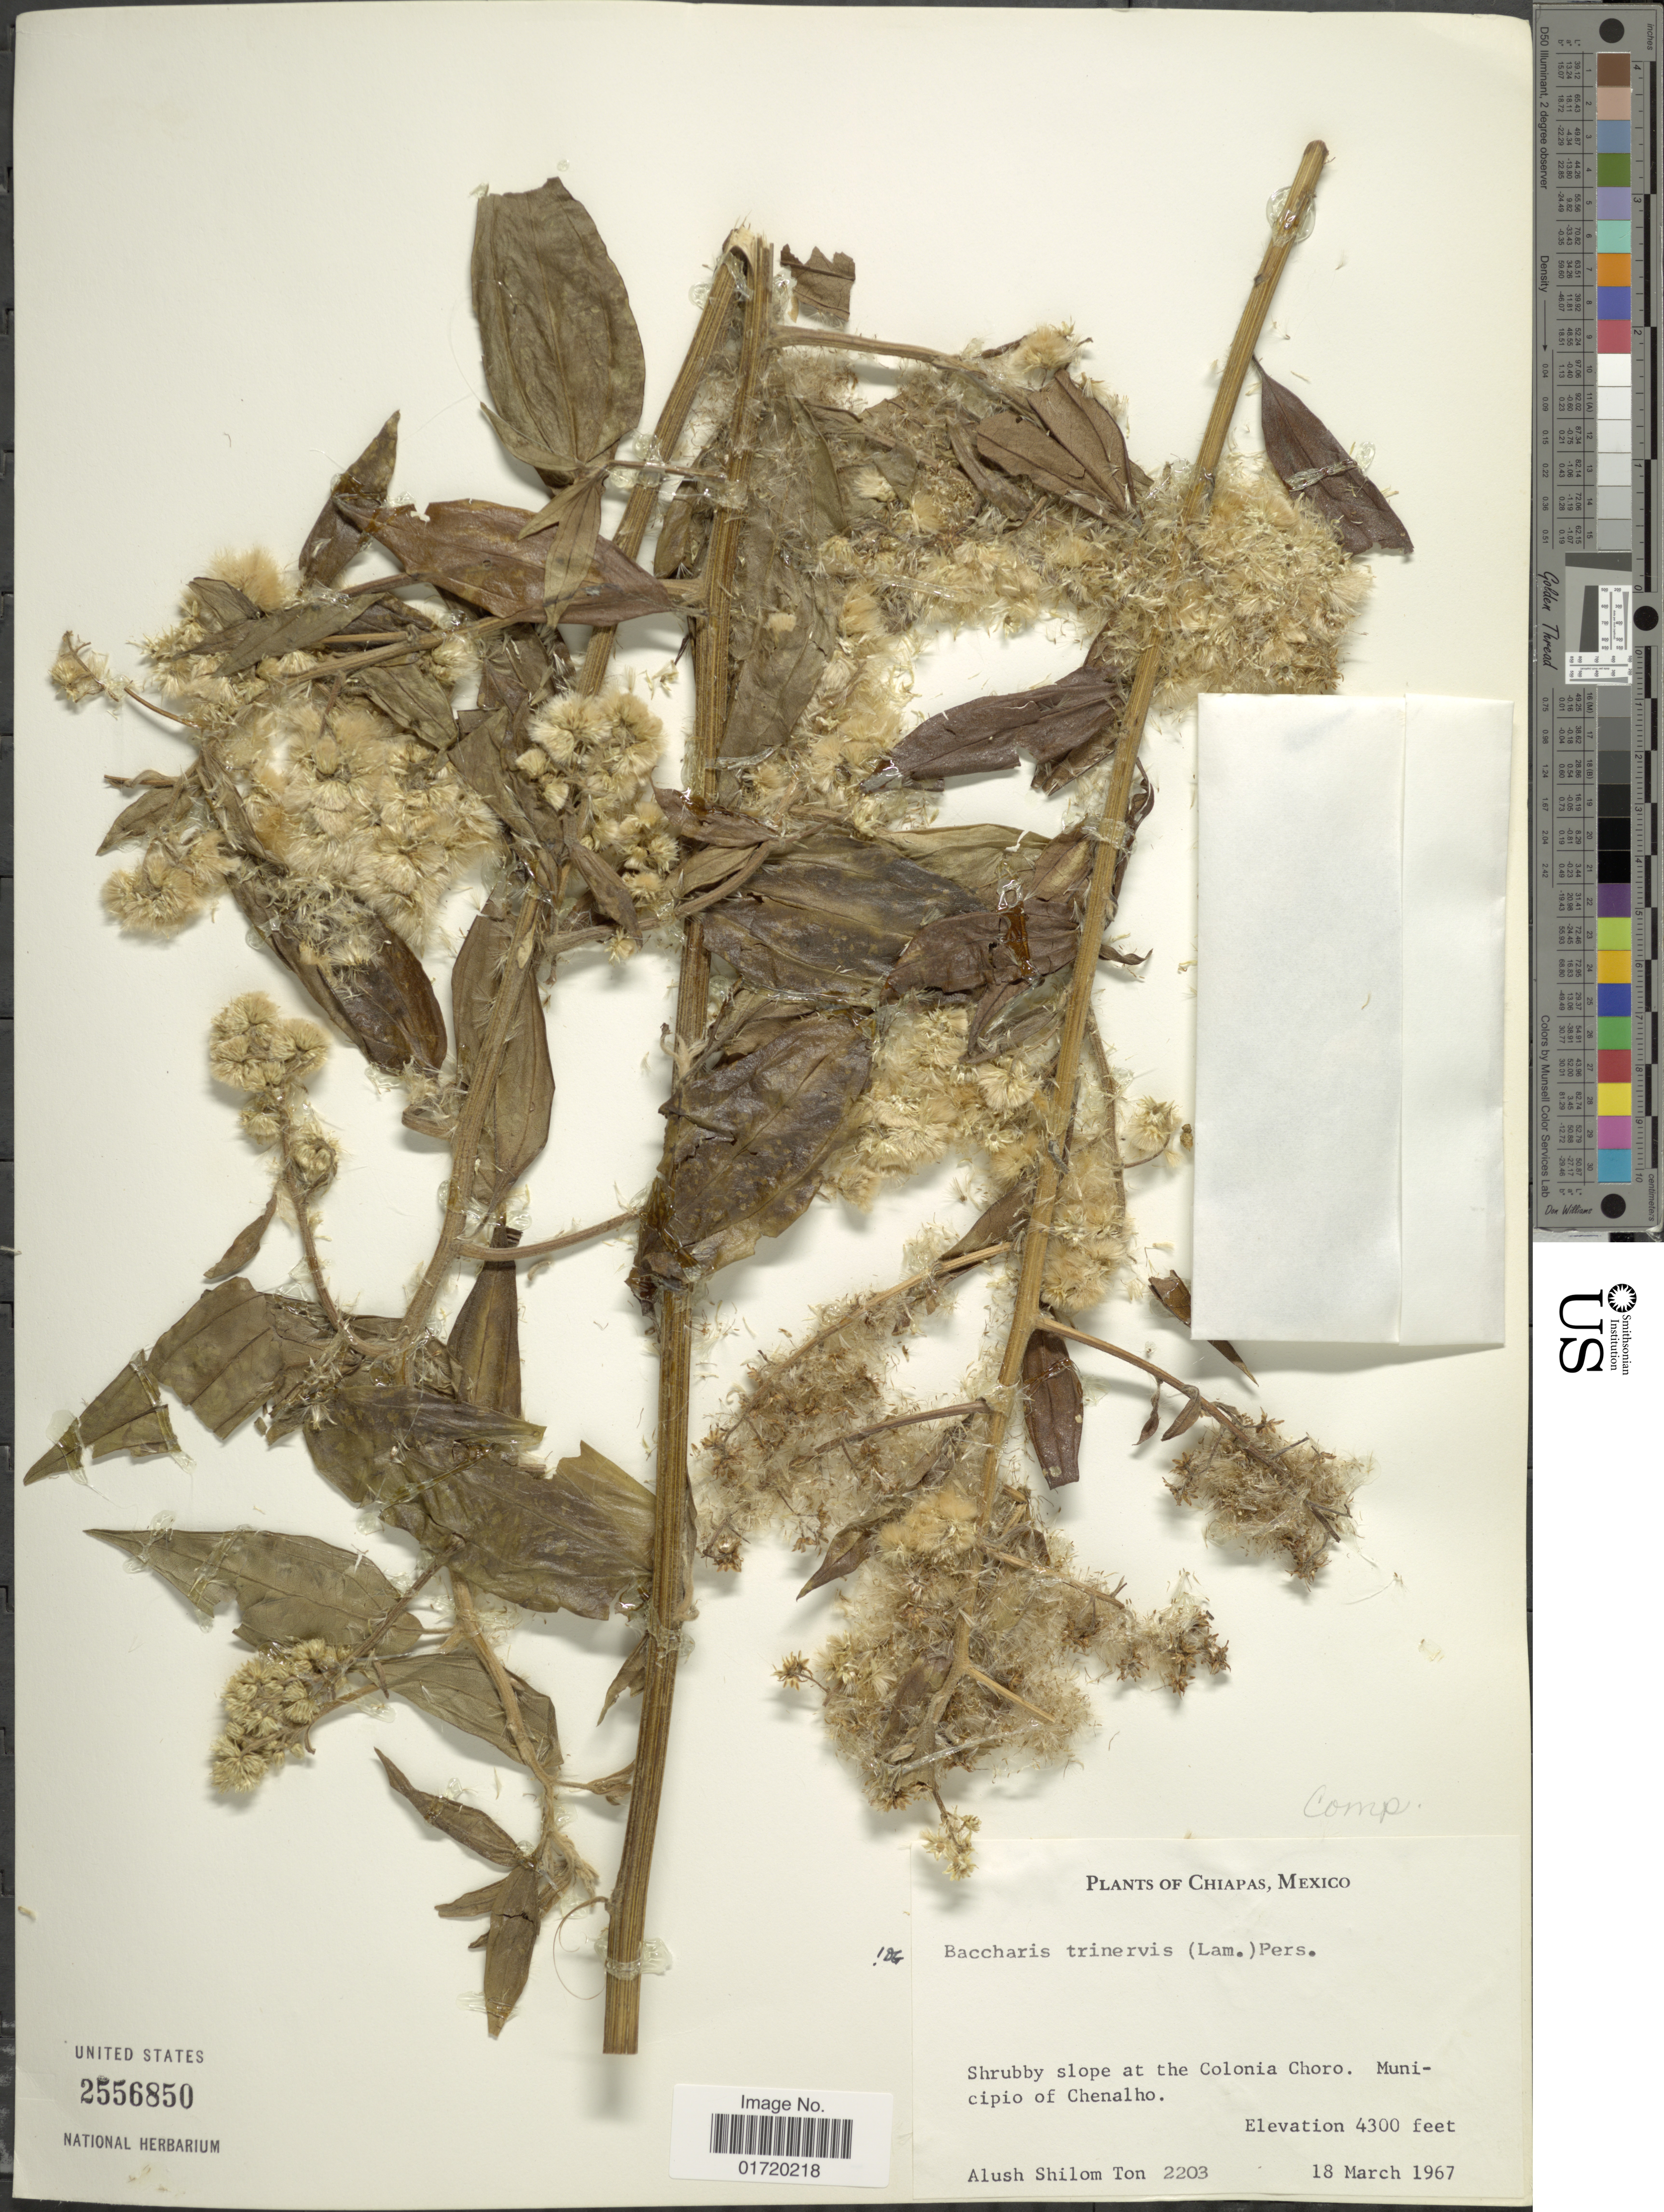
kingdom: Plantae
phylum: Tracheophyta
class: Magnoliopsida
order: Asterales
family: Asteraceae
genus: Baccharis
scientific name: Baccharis trinervis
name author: (Lam.) Pers.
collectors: A. M. Ton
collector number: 2203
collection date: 1967-03-18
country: Mexico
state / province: Chiapas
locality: Slope at the Colonia Choro, Municipio of Chenalho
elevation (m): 1311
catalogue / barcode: US 2556850